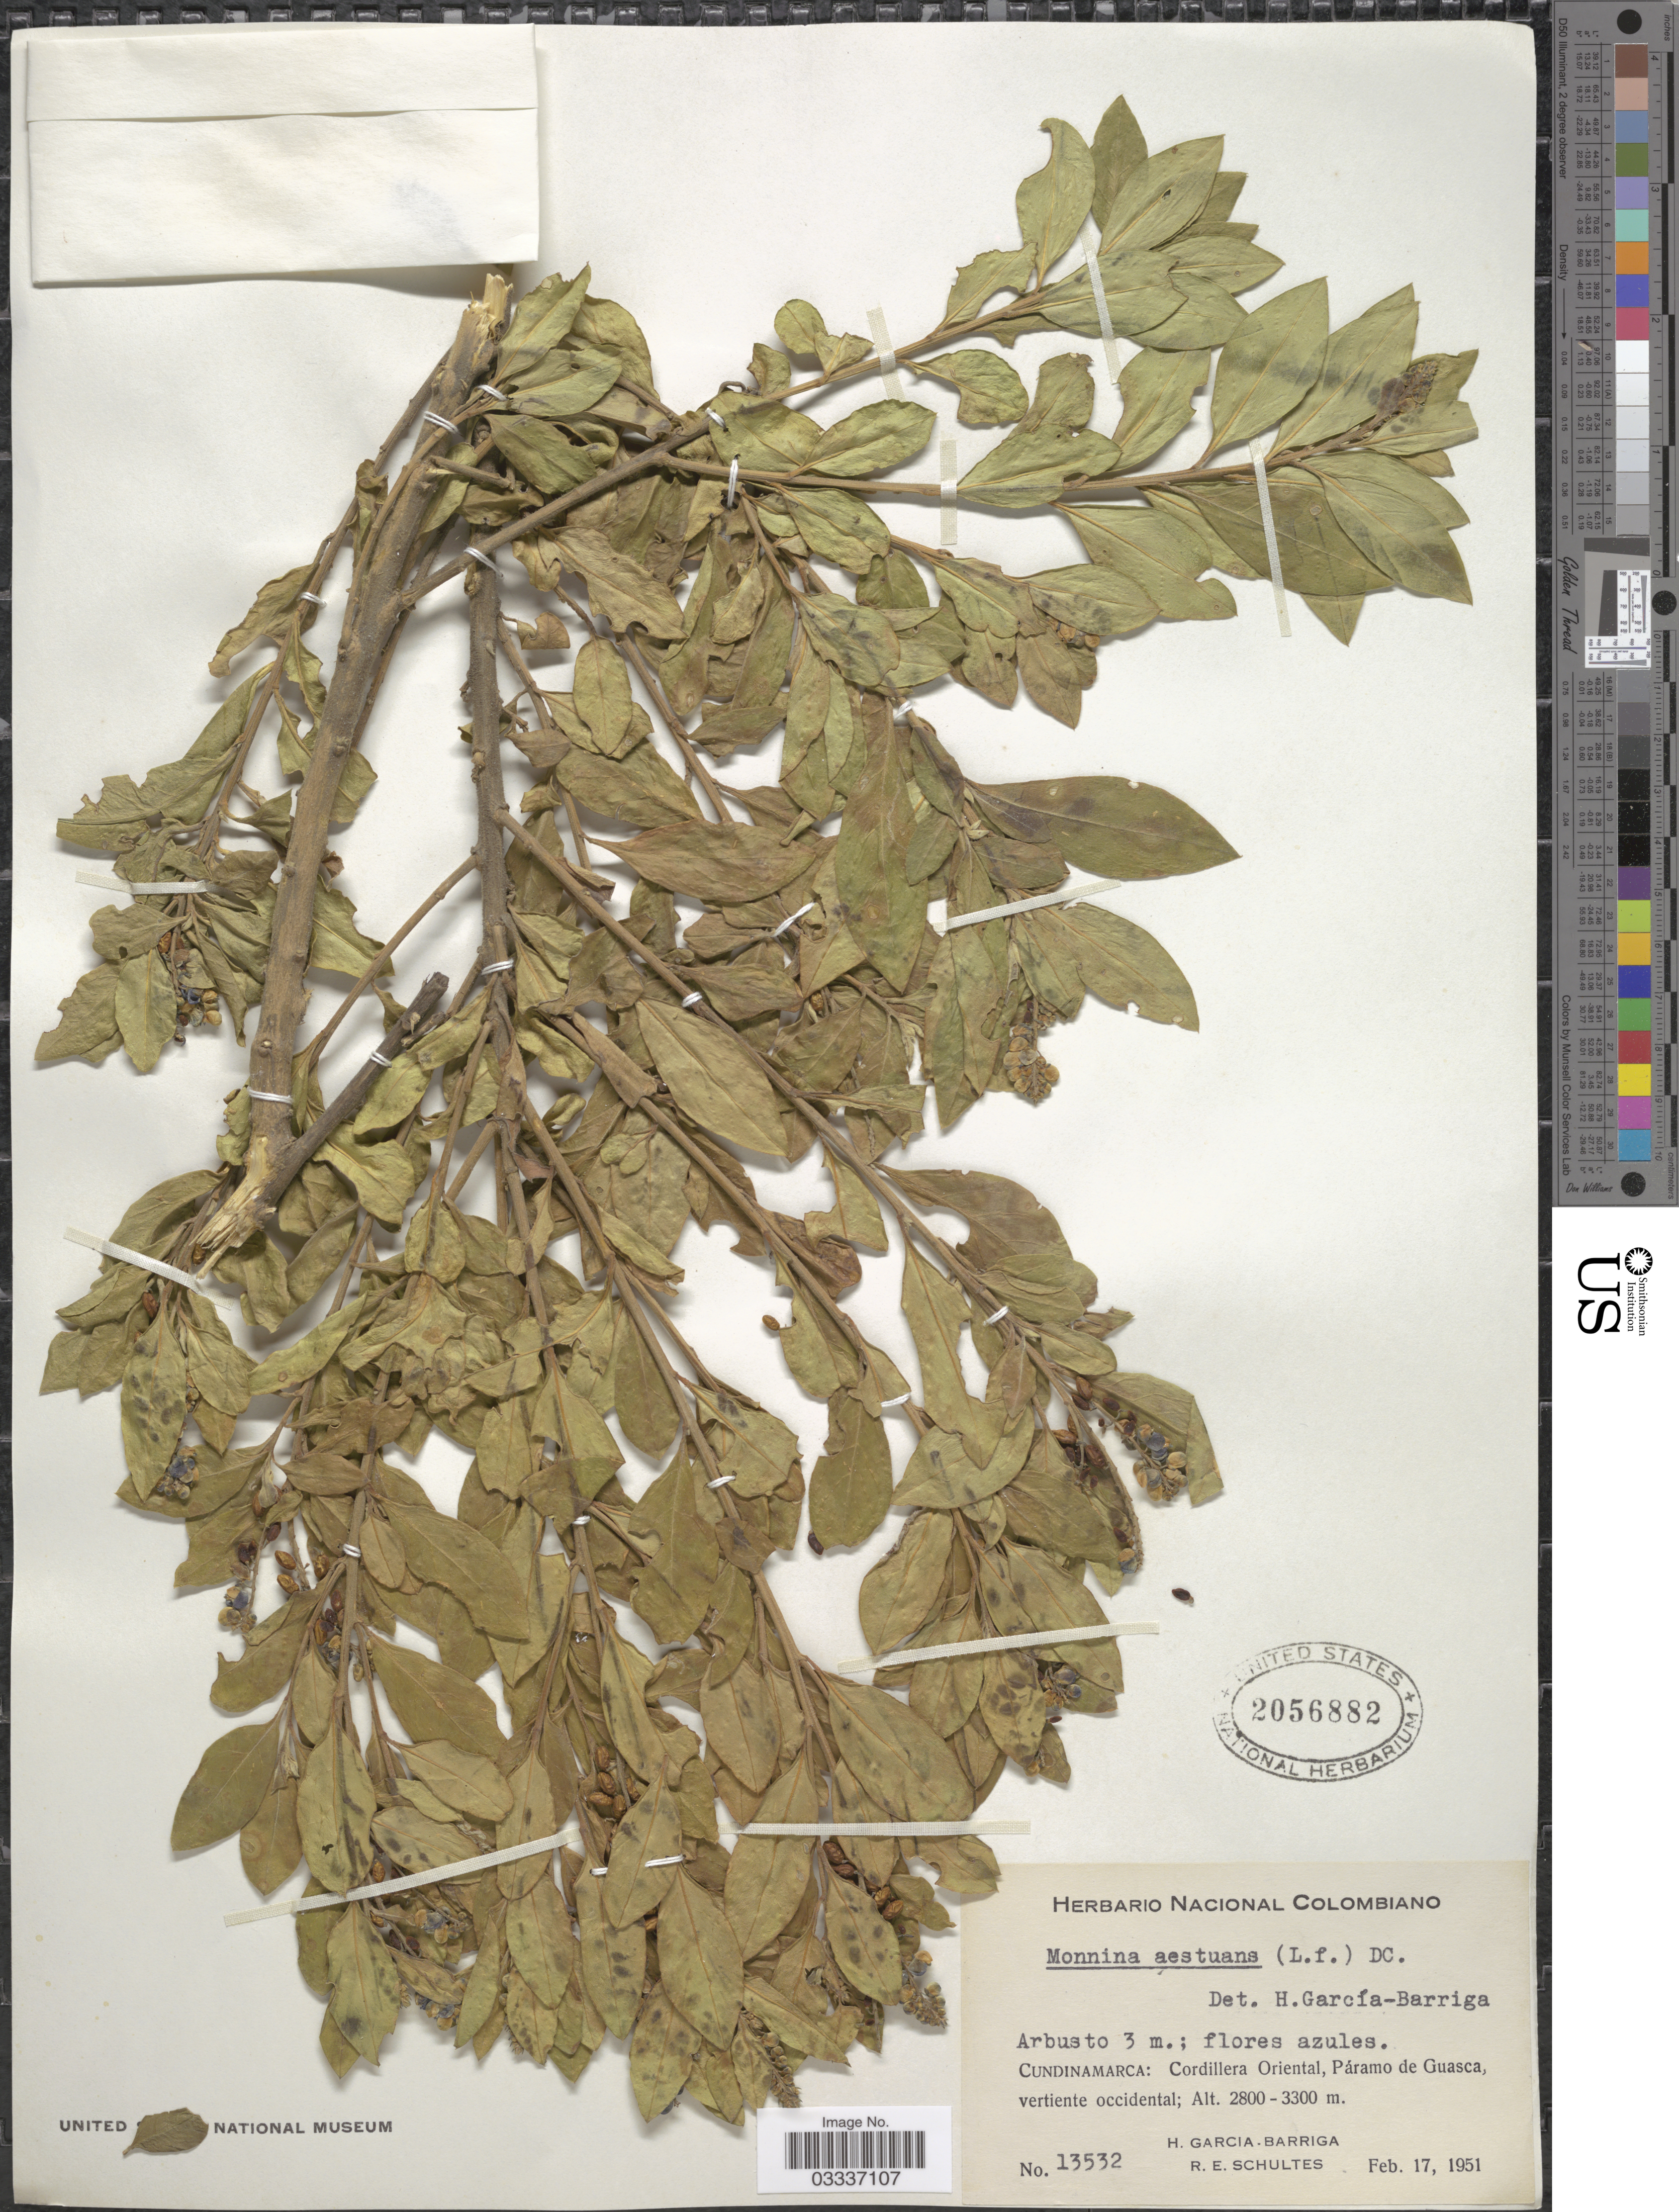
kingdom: Plantae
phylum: Tracheophyta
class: Magnoliopsida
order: Fabales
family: Polygalaceae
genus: Monnina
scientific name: Monnina aestuans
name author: (L. f.) DC.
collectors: H. García Barriga & R. E. Schultes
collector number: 13532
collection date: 1951-02-17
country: Colombia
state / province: Cundinamarca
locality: Cordillera Oriental, Páramo de Guasca, vertiente occidental.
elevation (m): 2800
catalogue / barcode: US 2056882